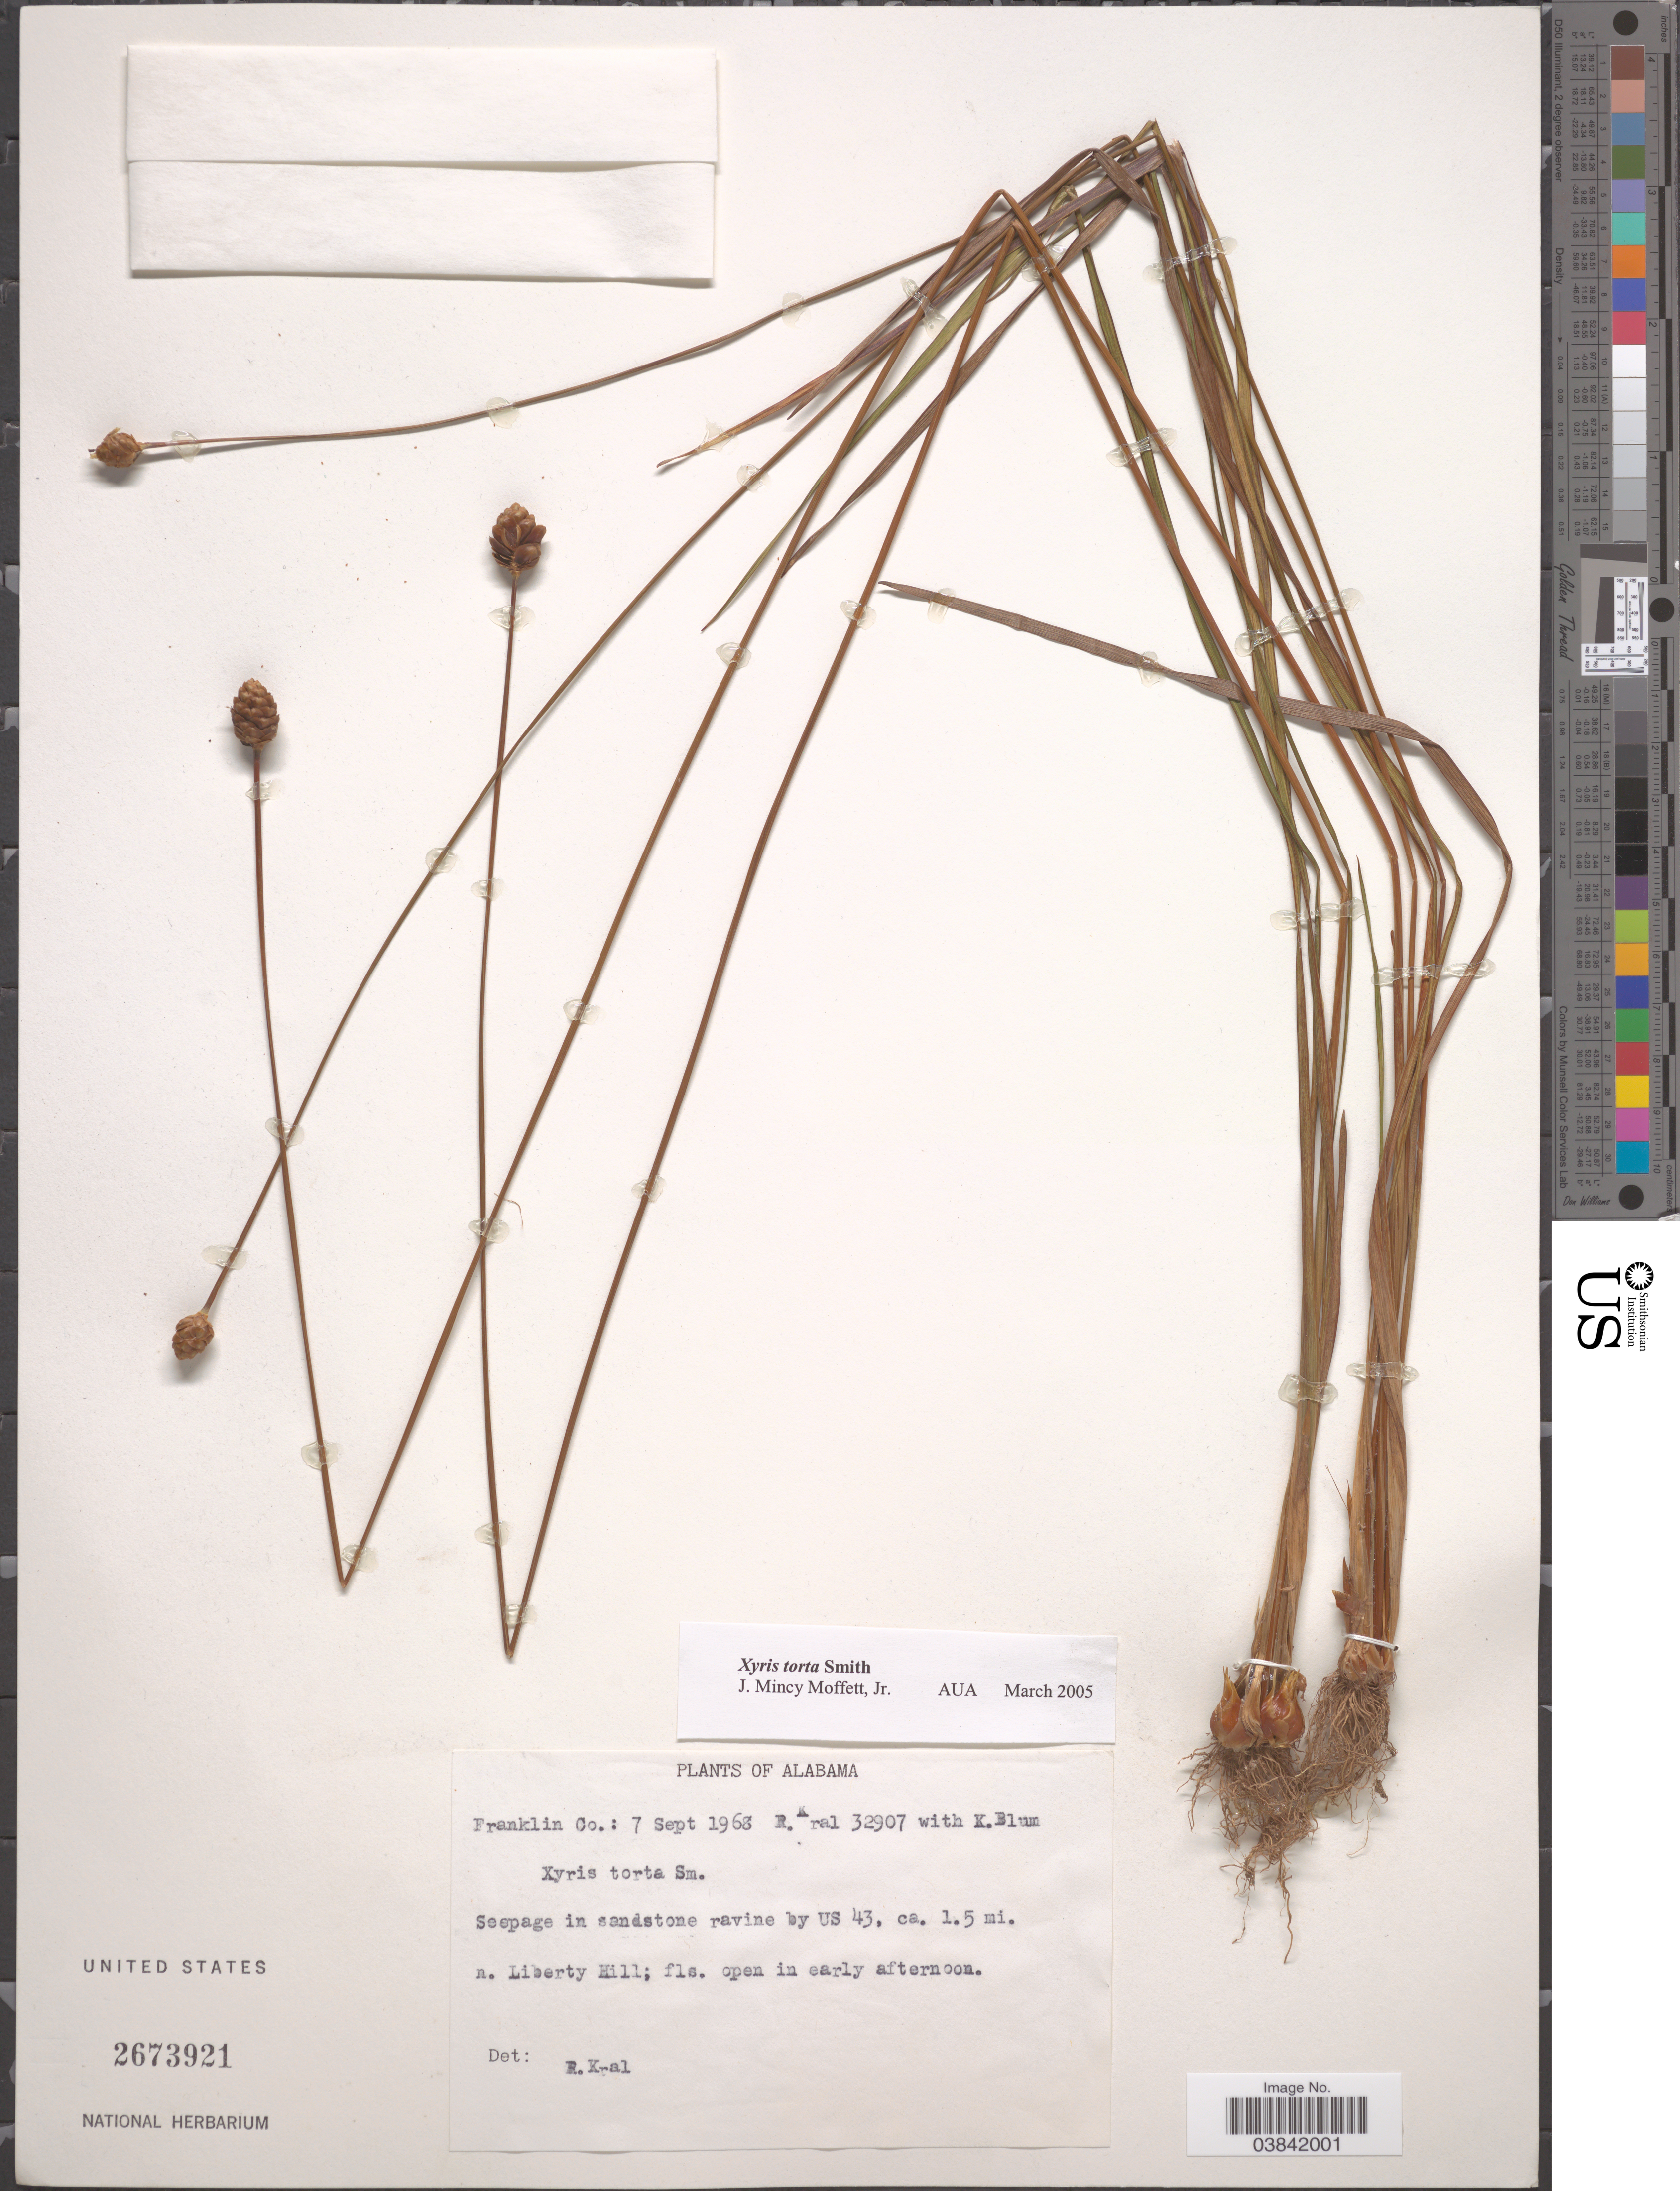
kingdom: Plantae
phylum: Tracheophyta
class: Liliopsida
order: Poales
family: Xyridaceae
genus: Xyris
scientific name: Xyris torta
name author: Sm.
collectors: R. Kral & K. Blum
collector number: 32907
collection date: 1968-09-07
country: United States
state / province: Alabama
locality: Franklin Co.: Seepage in sandstone ravine by US 43, ca. 1.5 mi. n. Liberty Hill.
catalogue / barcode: US 2673921